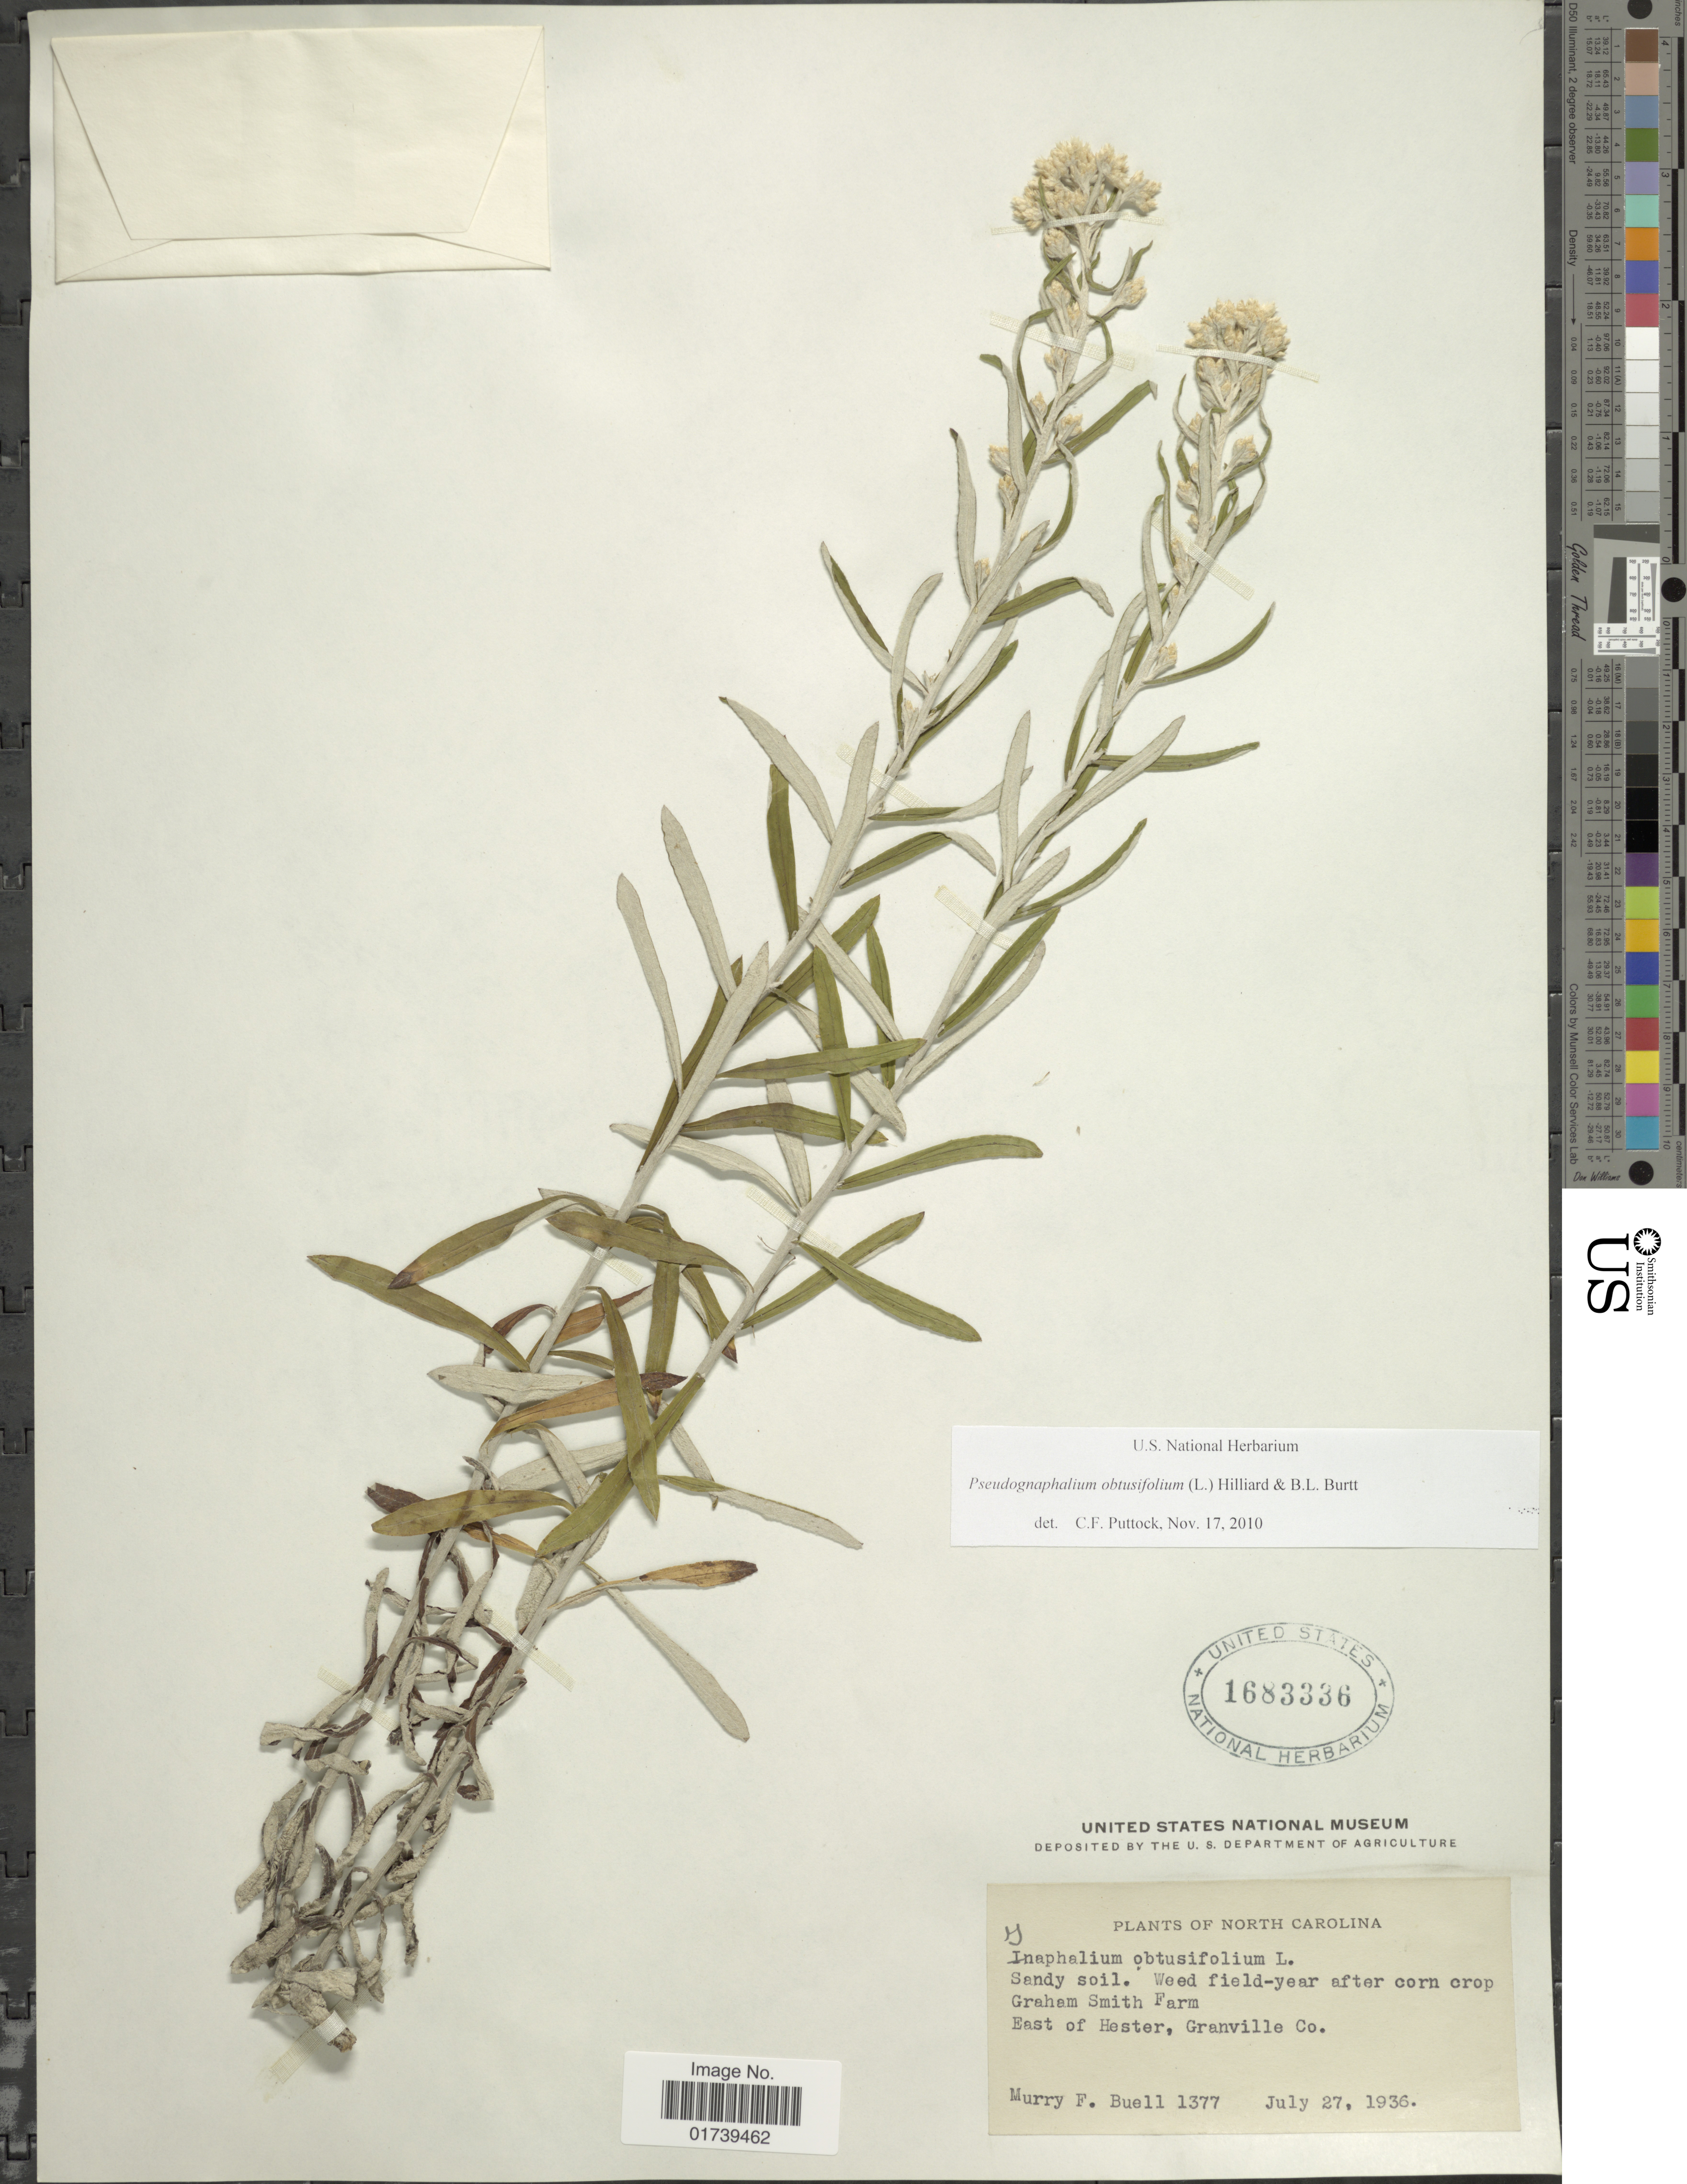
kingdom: Plantae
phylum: Tracheophyta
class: Magnoliopsida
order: Asterales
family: Asteraceae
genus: Pseudognaphalium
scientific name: Pseudognaphalium obtusifolium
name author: (L.) Hilliard & B.L. Burtt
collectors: M. Buell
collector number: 1377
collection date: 1936-07-27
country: United States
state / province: North Carolina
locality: East of Hester, Granville Co.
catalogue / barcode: US 1683336